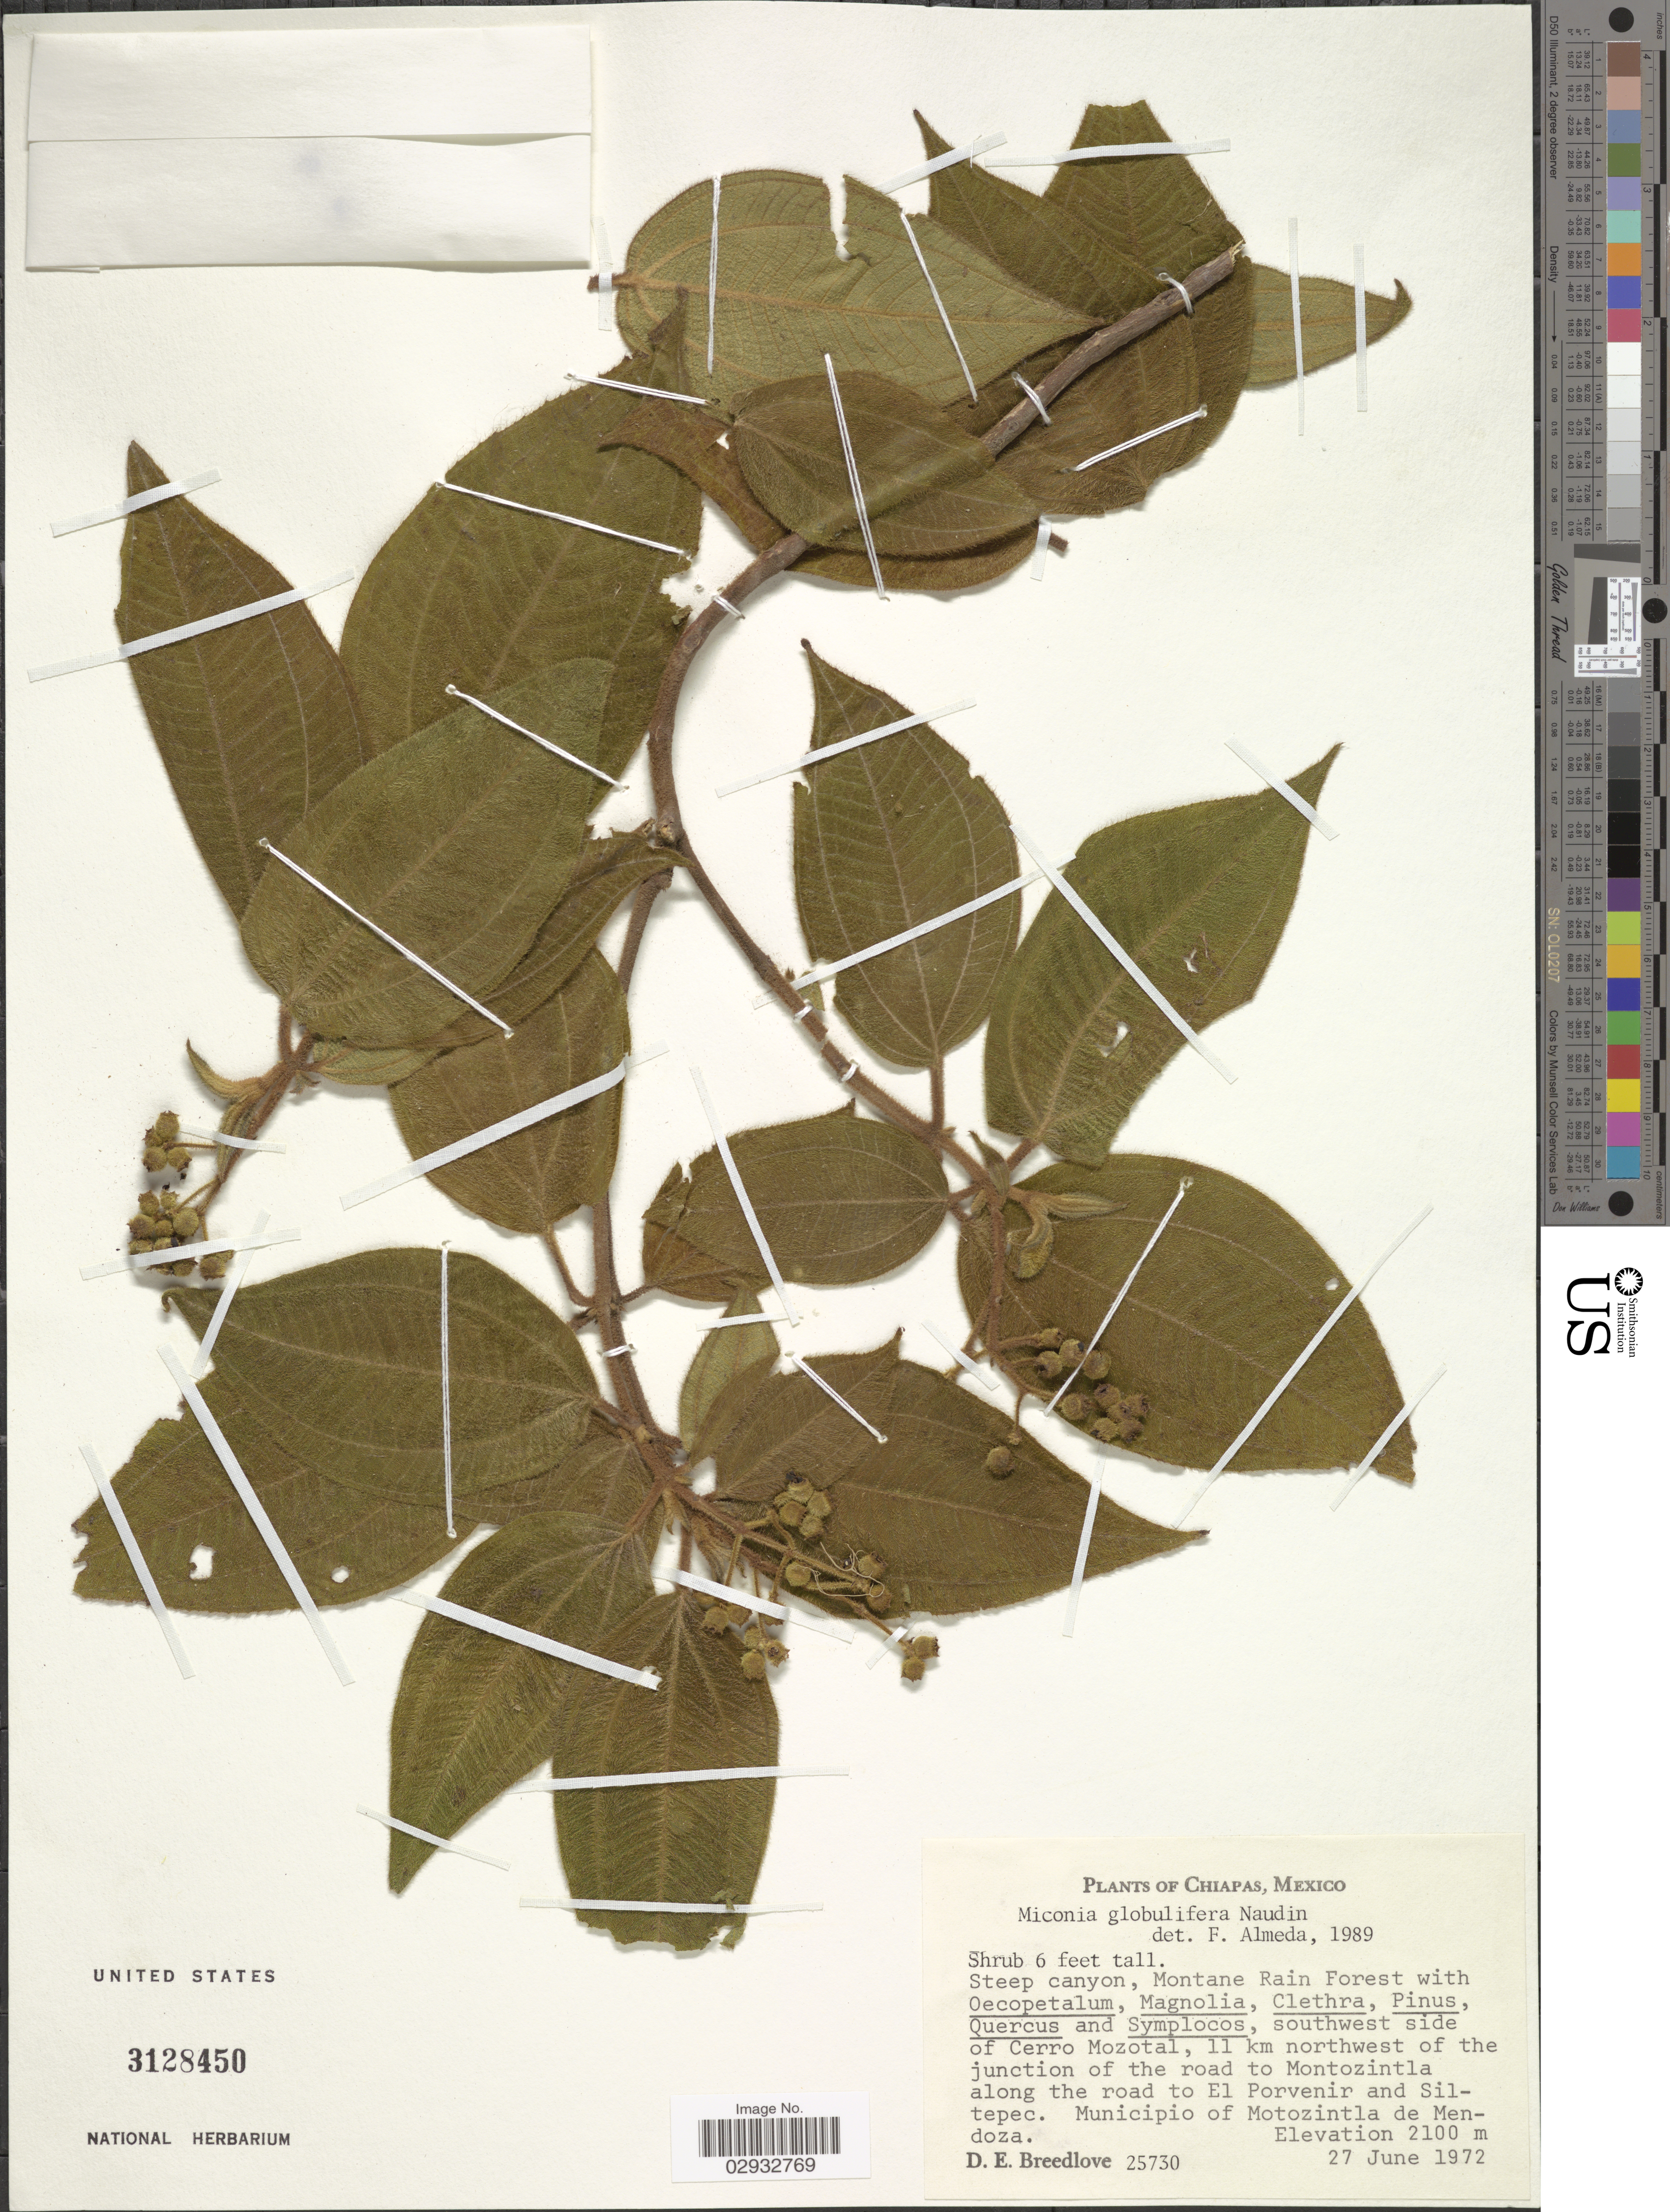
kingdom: Plantae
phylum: Tracheophyta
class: Magnoliopsida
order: Myrtales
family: Melastomataceae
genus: Miconia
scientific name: Miconia globulifera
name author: Naudin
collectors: D. E. Breedlove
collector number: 25730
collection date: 1972-06-27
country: Mexico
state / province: Chiapas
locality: Southwest side of Cerro Mozotal, 11 km northwest of the junction of the road to Montozintla along the road to El Porvenir and Siltepec. Municipio of Motozintla de Mendoza.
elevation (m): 2100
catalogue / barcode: US 3128450